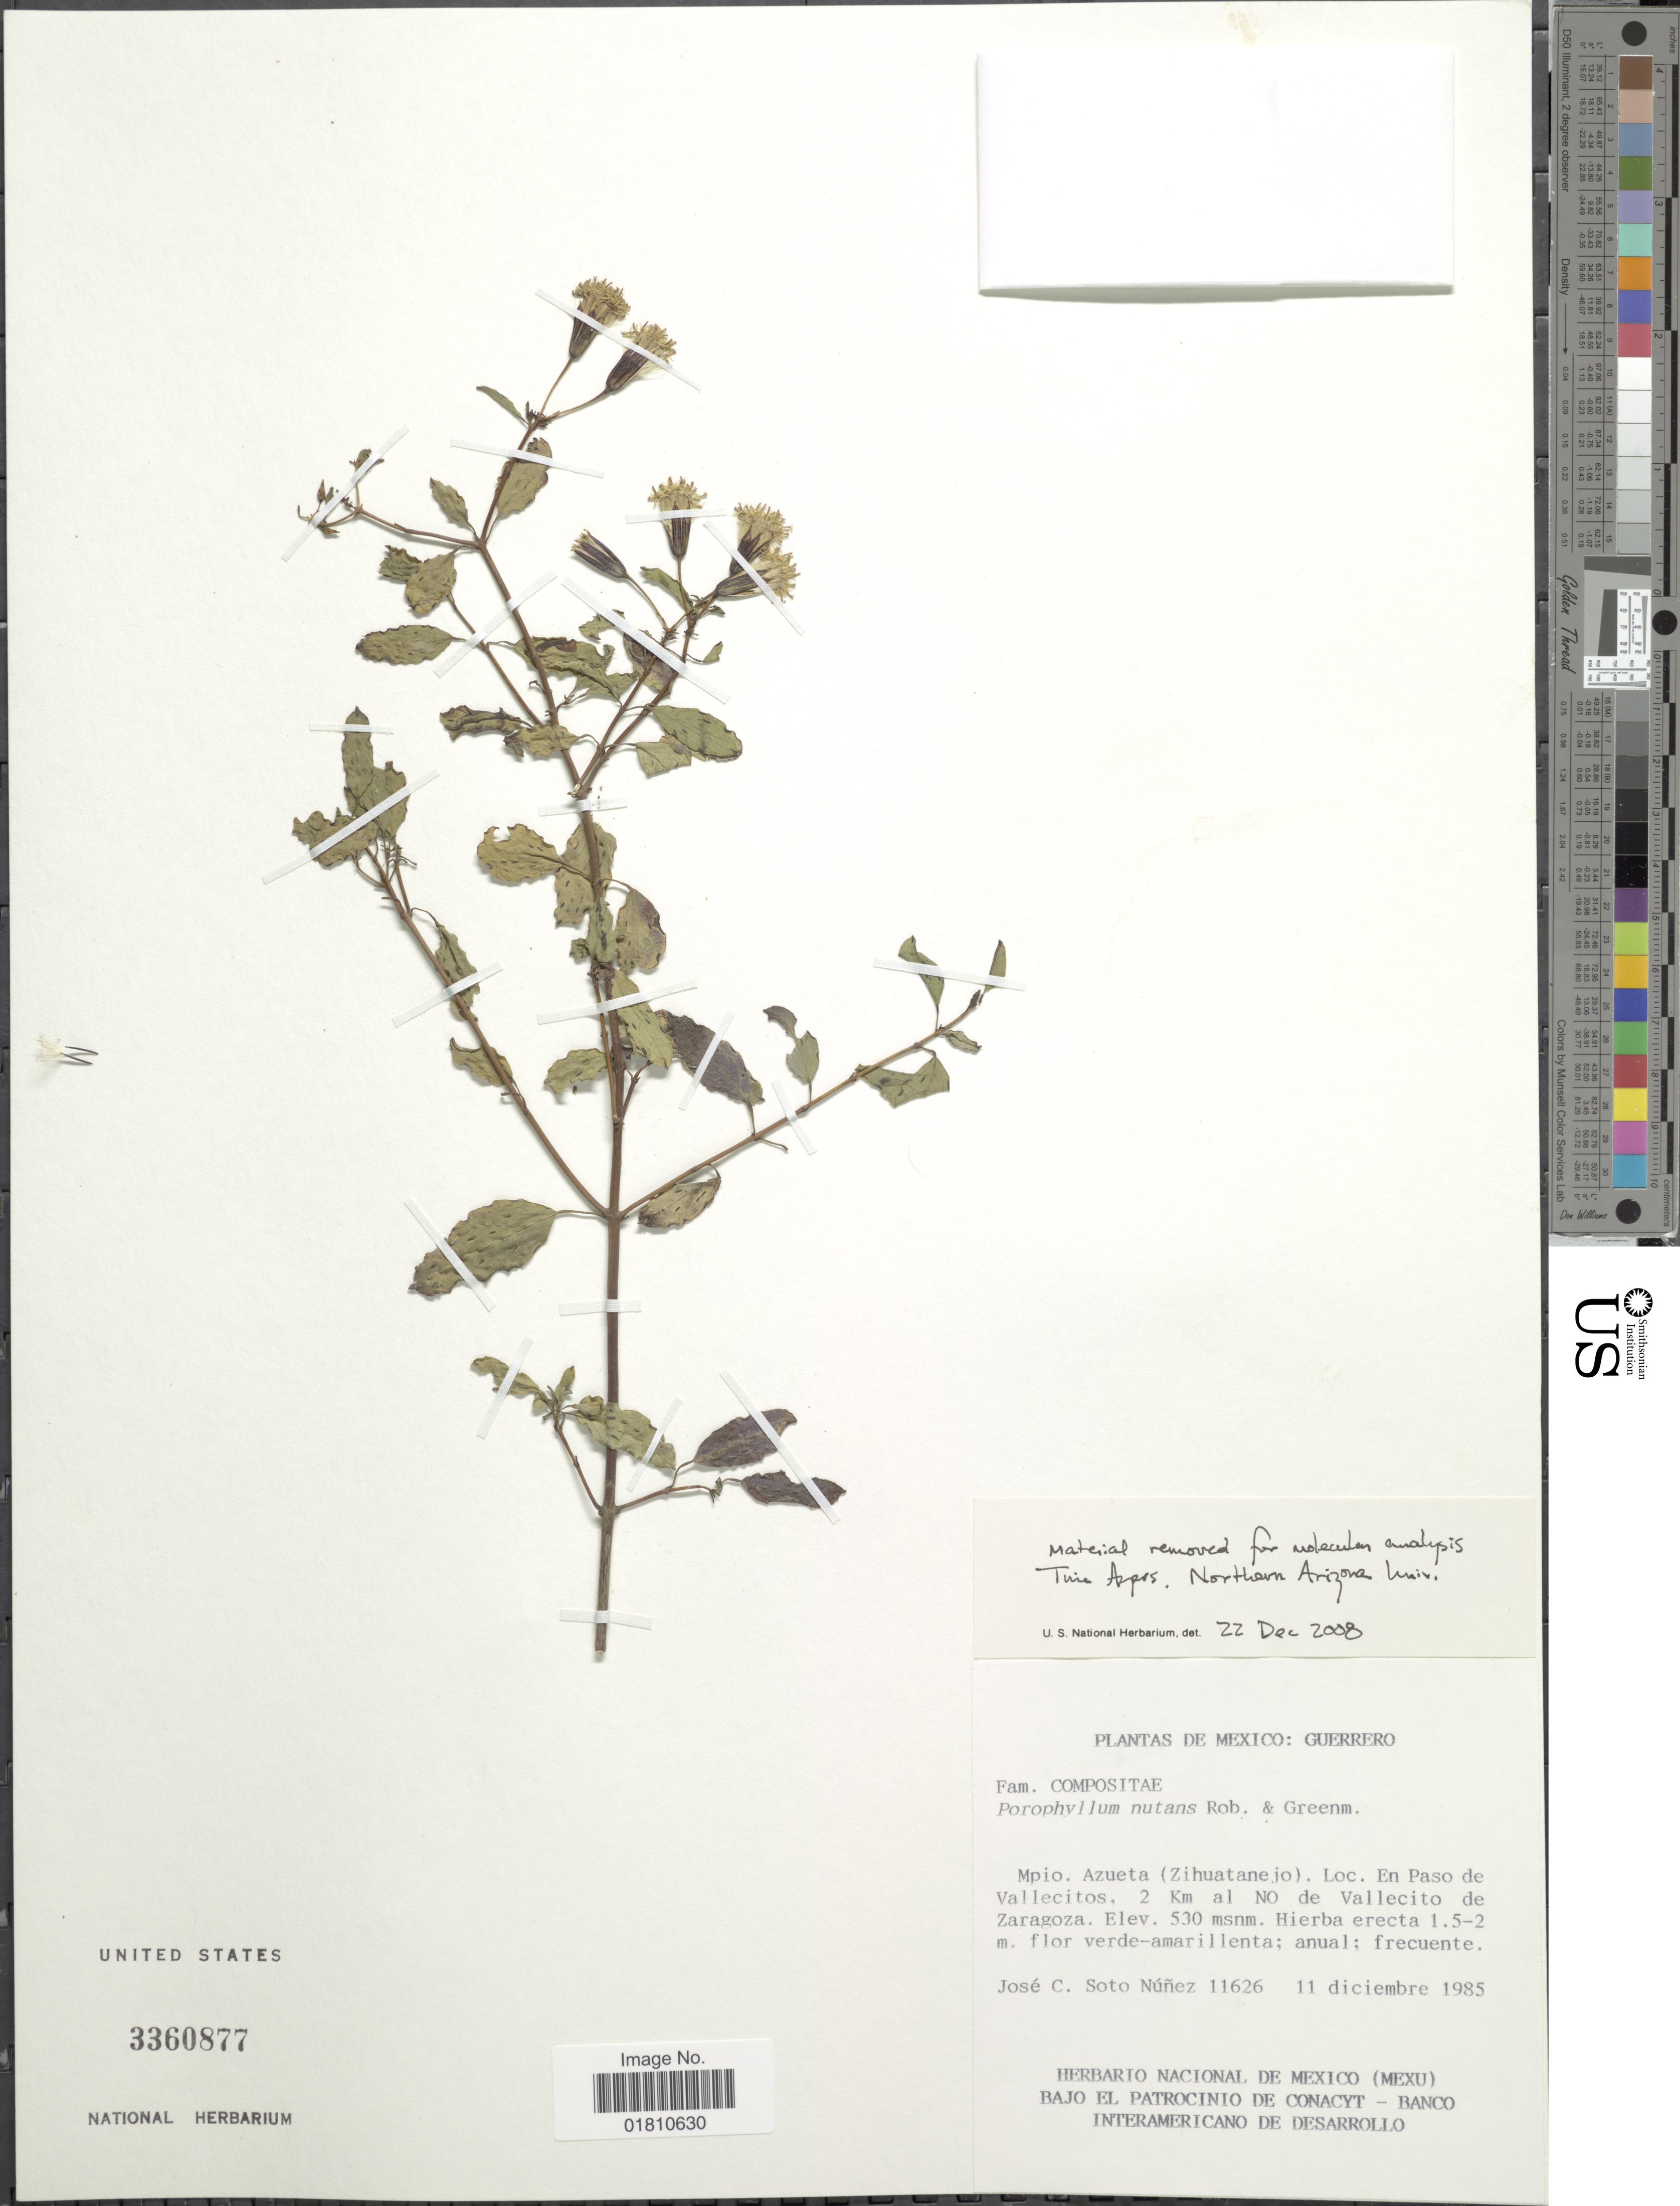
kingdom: Plantae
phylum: Tracheophyta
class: Magnoliopsida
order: Asterales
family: Asteraceae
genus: Porophyllum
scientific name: Porophyllum punctatum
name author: (Mill.) S.F. Blake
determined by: Anzuinelli, M.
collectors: J. Soto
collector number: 11626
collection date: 1985-12-11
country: Mexico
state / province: Guerrero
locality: Mpio. Azueta (Zihuatanejo), en paso de Vallecitos. 2 Km al NO de Vallecito de Zaragoza.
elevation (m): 530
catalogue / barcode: US 3360877